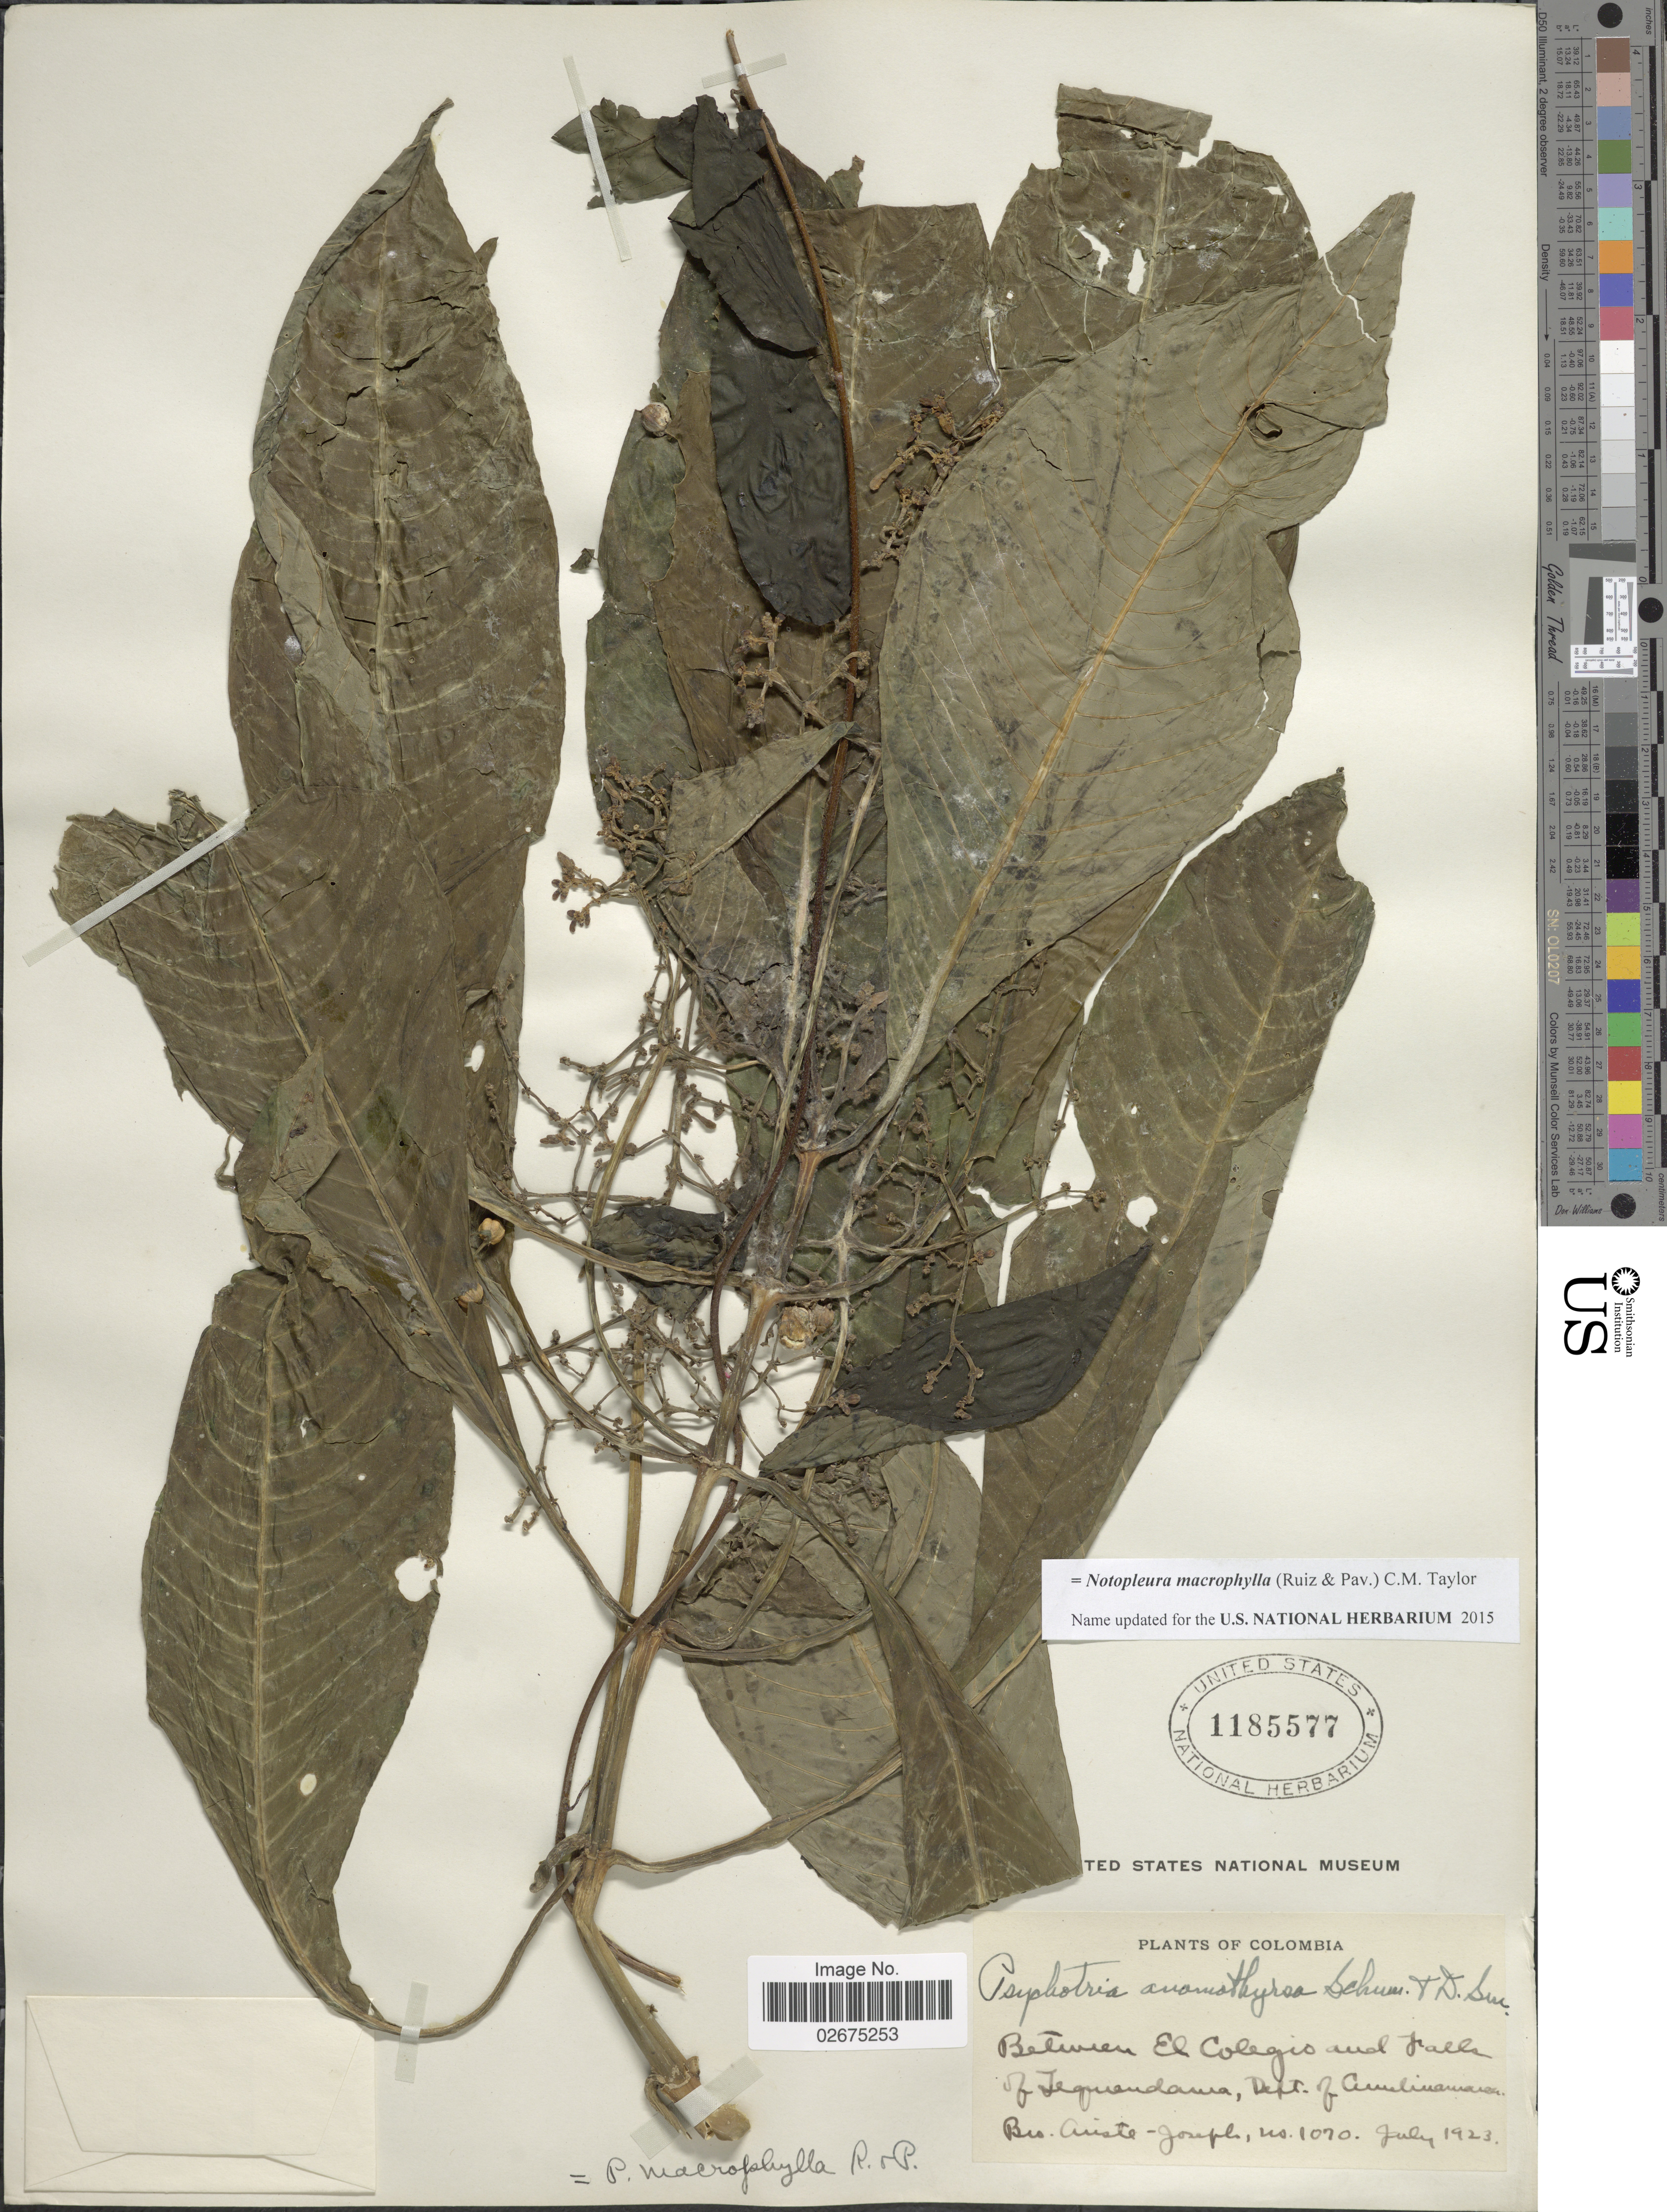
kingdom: Plantae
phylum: Tracheophyta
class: Magnoliopsida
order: Gentianales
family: Rubiaceae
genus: Notopleura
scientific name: Notopleura macrophylla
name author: (Ruiz & Pav.) C.M. Taylor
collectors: Bro. Ariste-Joseph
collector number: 1070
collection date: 1923-07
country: Colombia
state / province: Cundinamarca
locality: Between El Colegio and Falls of Tequenadama, Dept. of Cundinamarca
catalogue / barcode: US 1185577